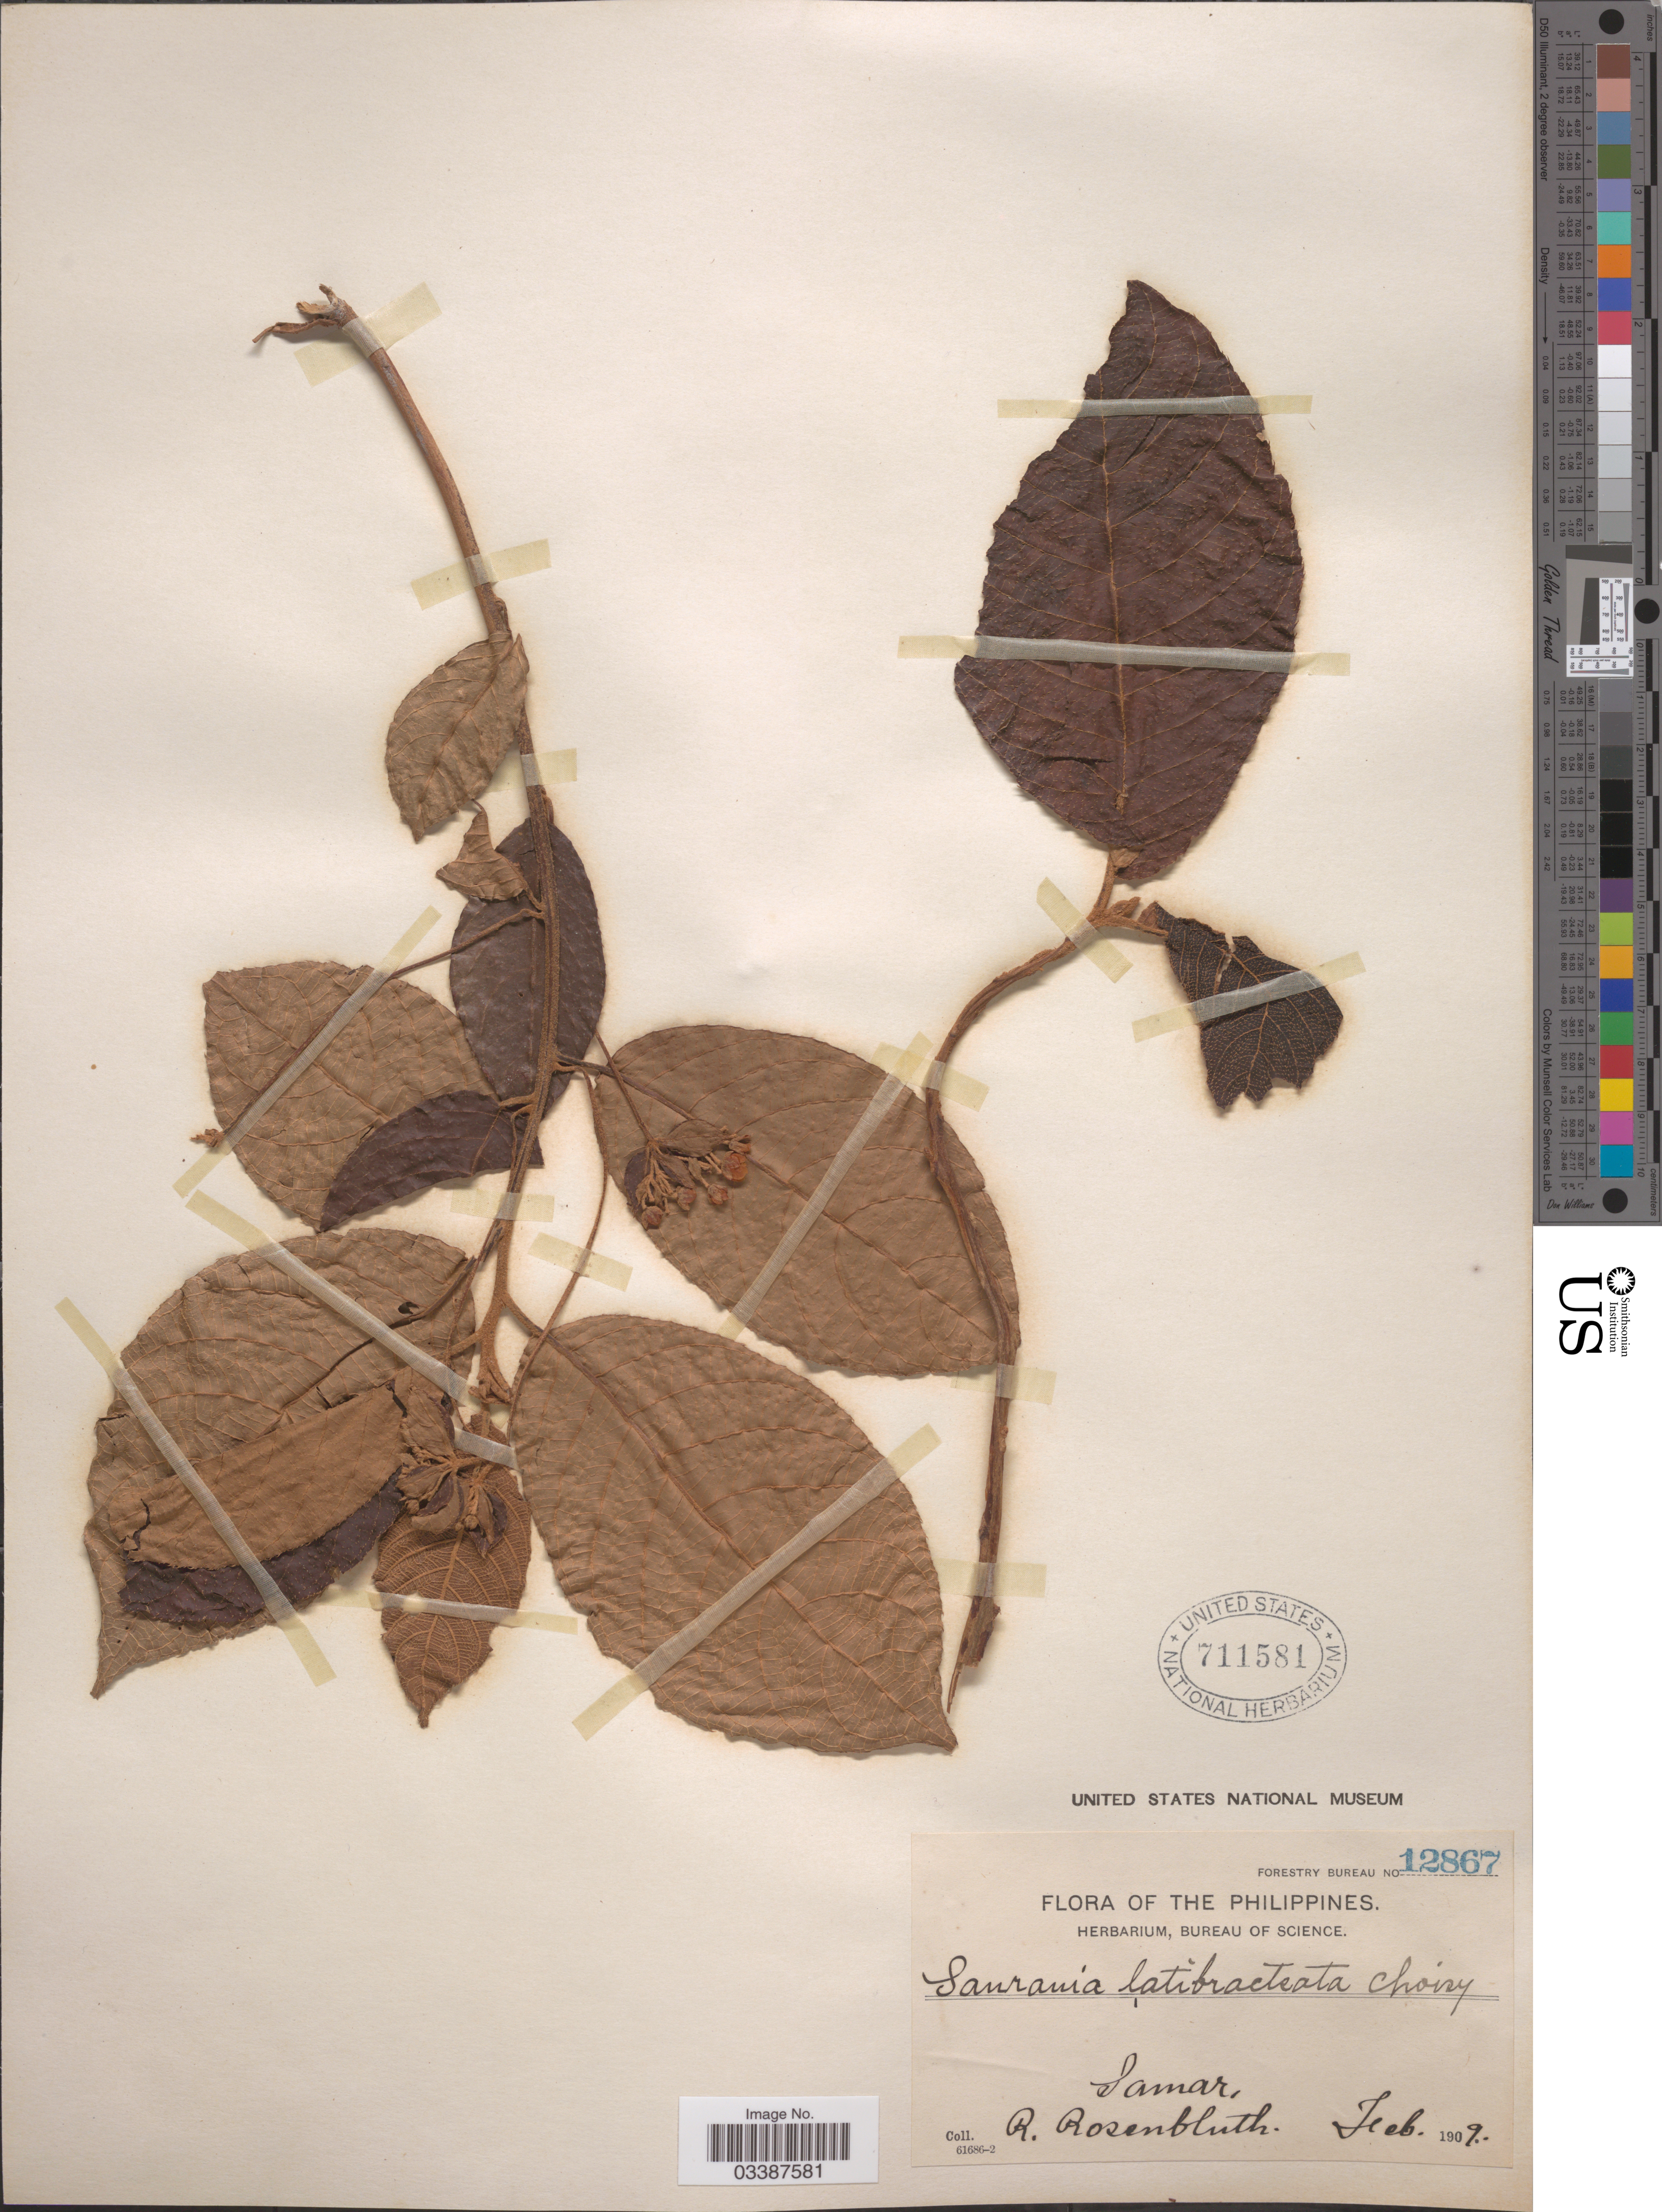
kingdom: Plantae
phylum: Tracheophyta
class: Magnoliopsida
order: Ericales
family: Actinidiaceae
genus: Saurauia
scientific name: Saurauia latibracteata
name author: Choisy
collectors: R. Rosenbluth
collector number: Forestry Bureau 12867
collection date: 1909-02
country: Philippines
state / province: Eastern Visayas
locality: Samar.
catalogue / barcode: US 711581